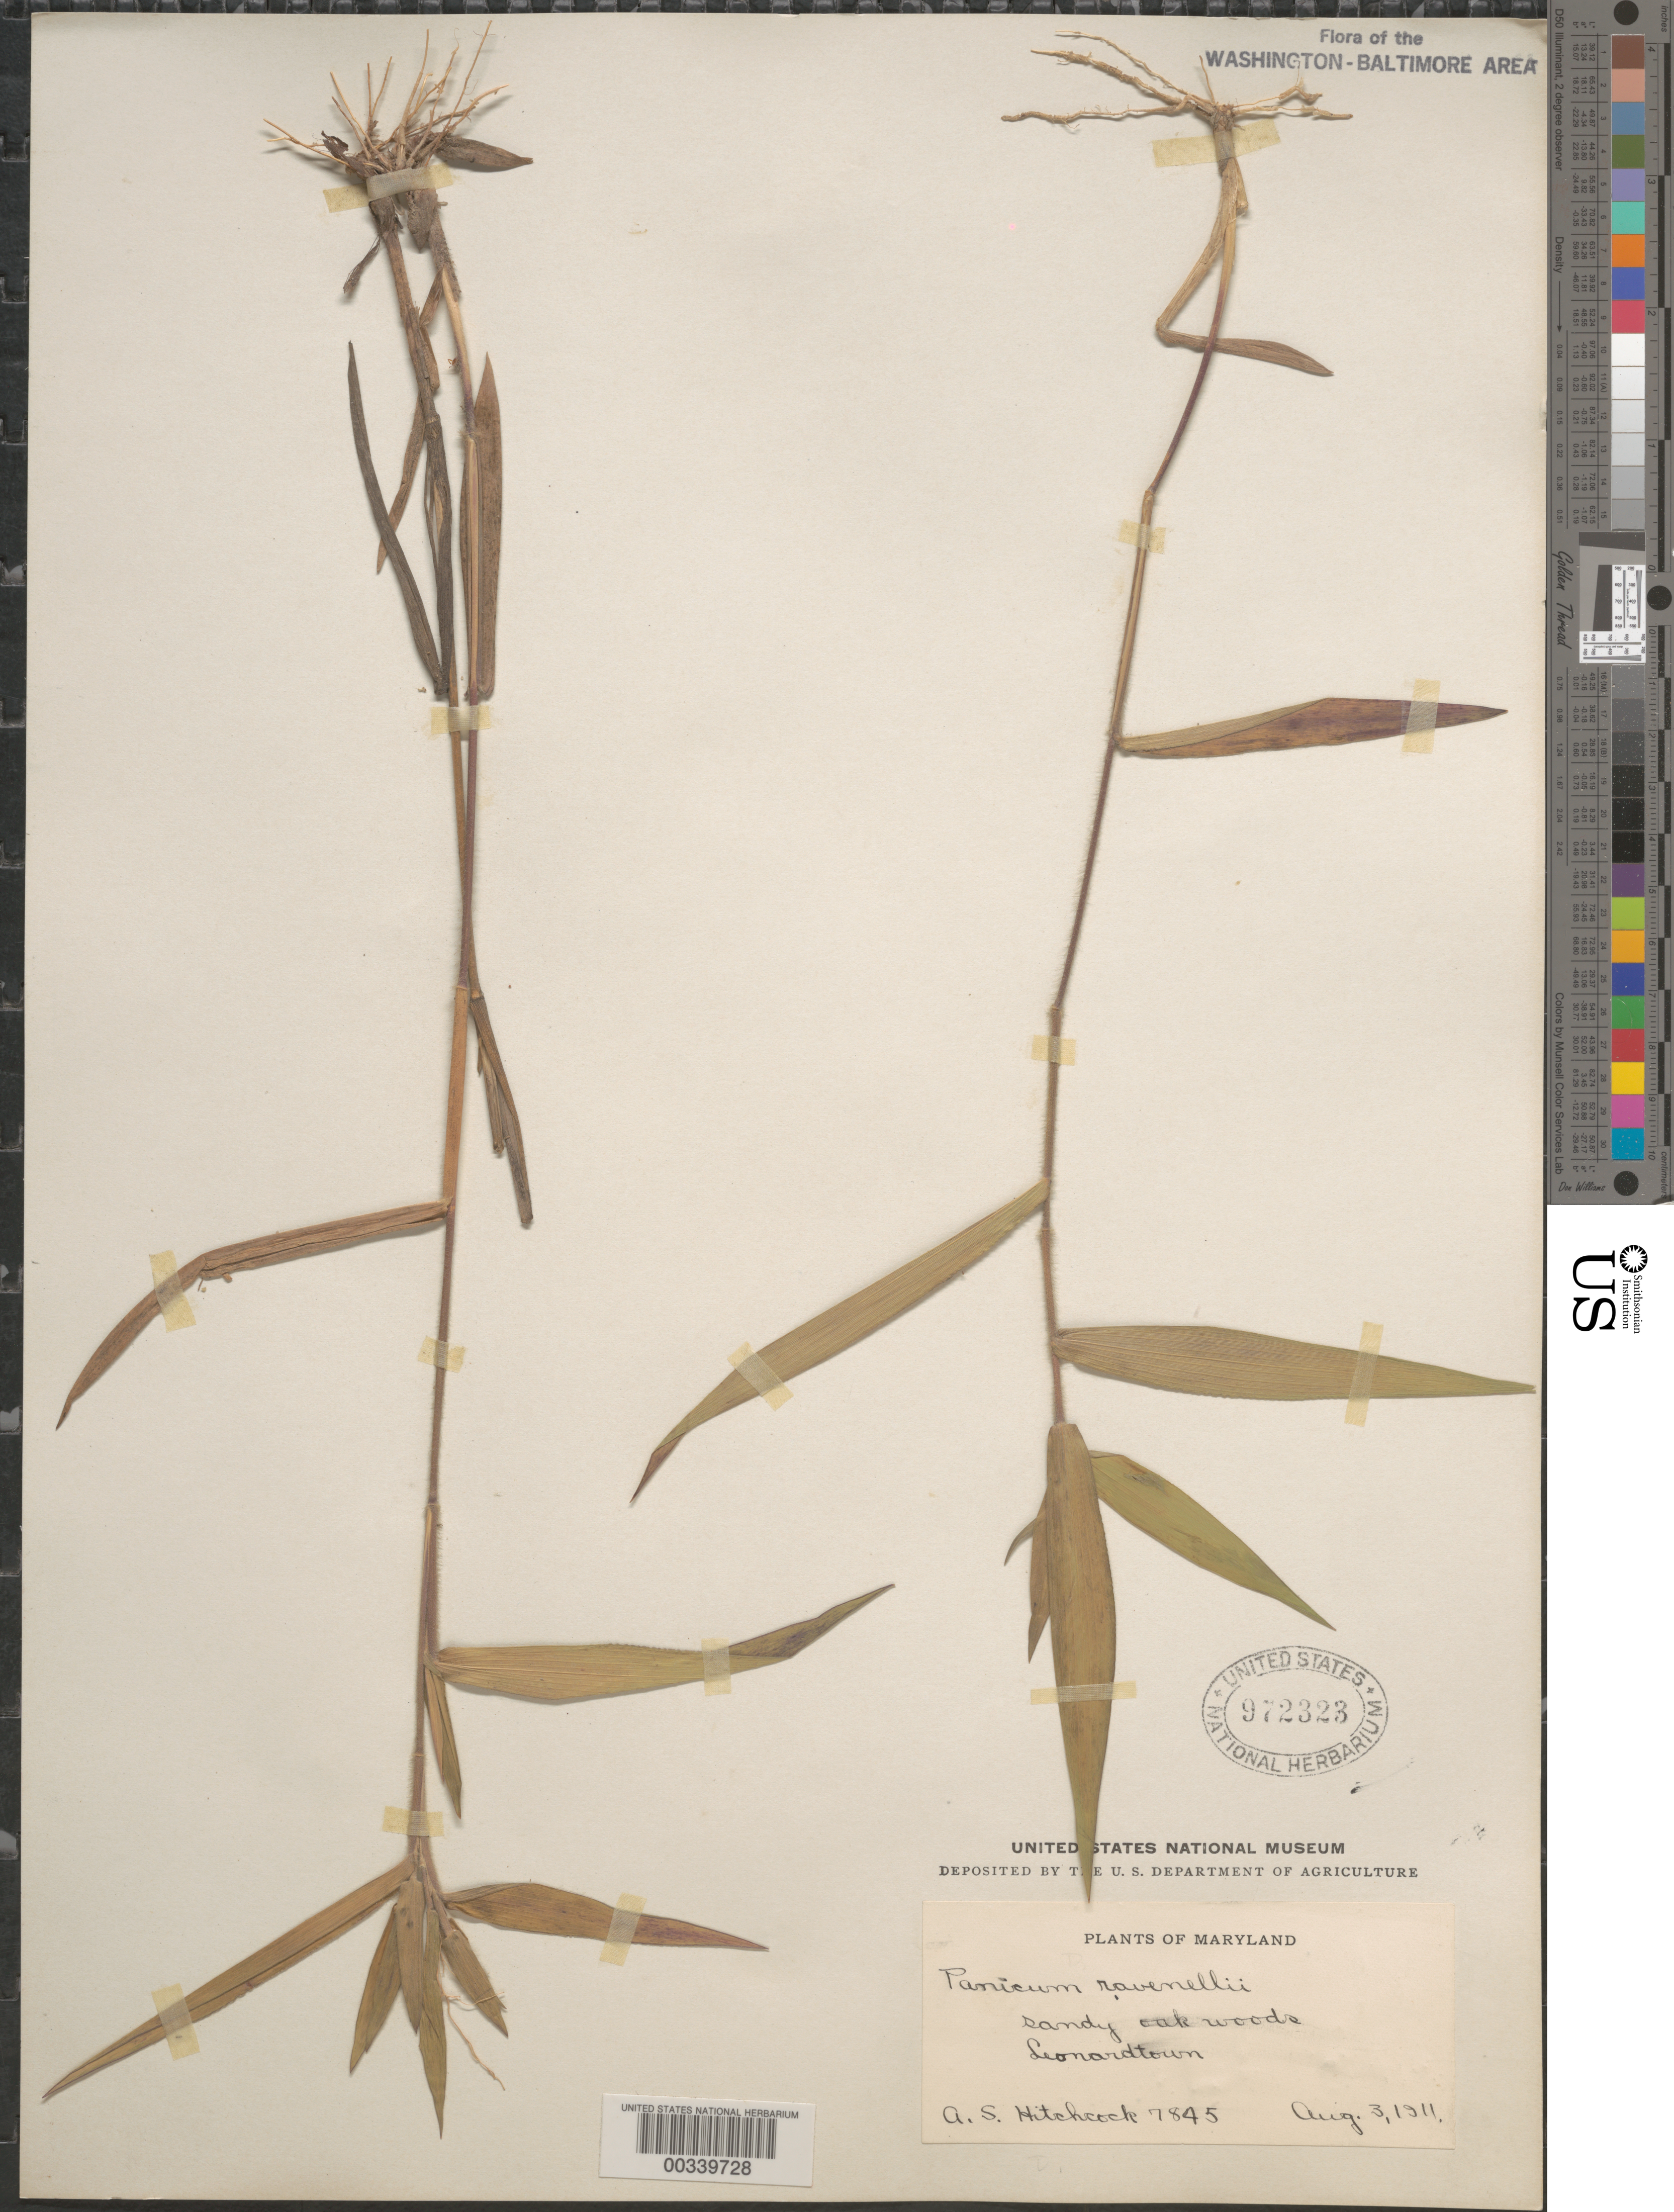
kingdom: Plantae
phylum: Tracheophyta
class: Liliopsida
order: Poales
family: Poaceae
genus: Dichanthelium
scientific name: Dichanthelium ravenelii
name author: (Scribn. & Merr.) Gould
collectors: A. S. Hitchcock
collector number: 7845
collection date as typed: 03 Aug 1911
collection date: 1911-08-03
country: United States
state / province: Maryland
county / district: St. Mary's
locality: Leonardtown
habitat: Sandy oak woods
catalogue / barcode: US 972323